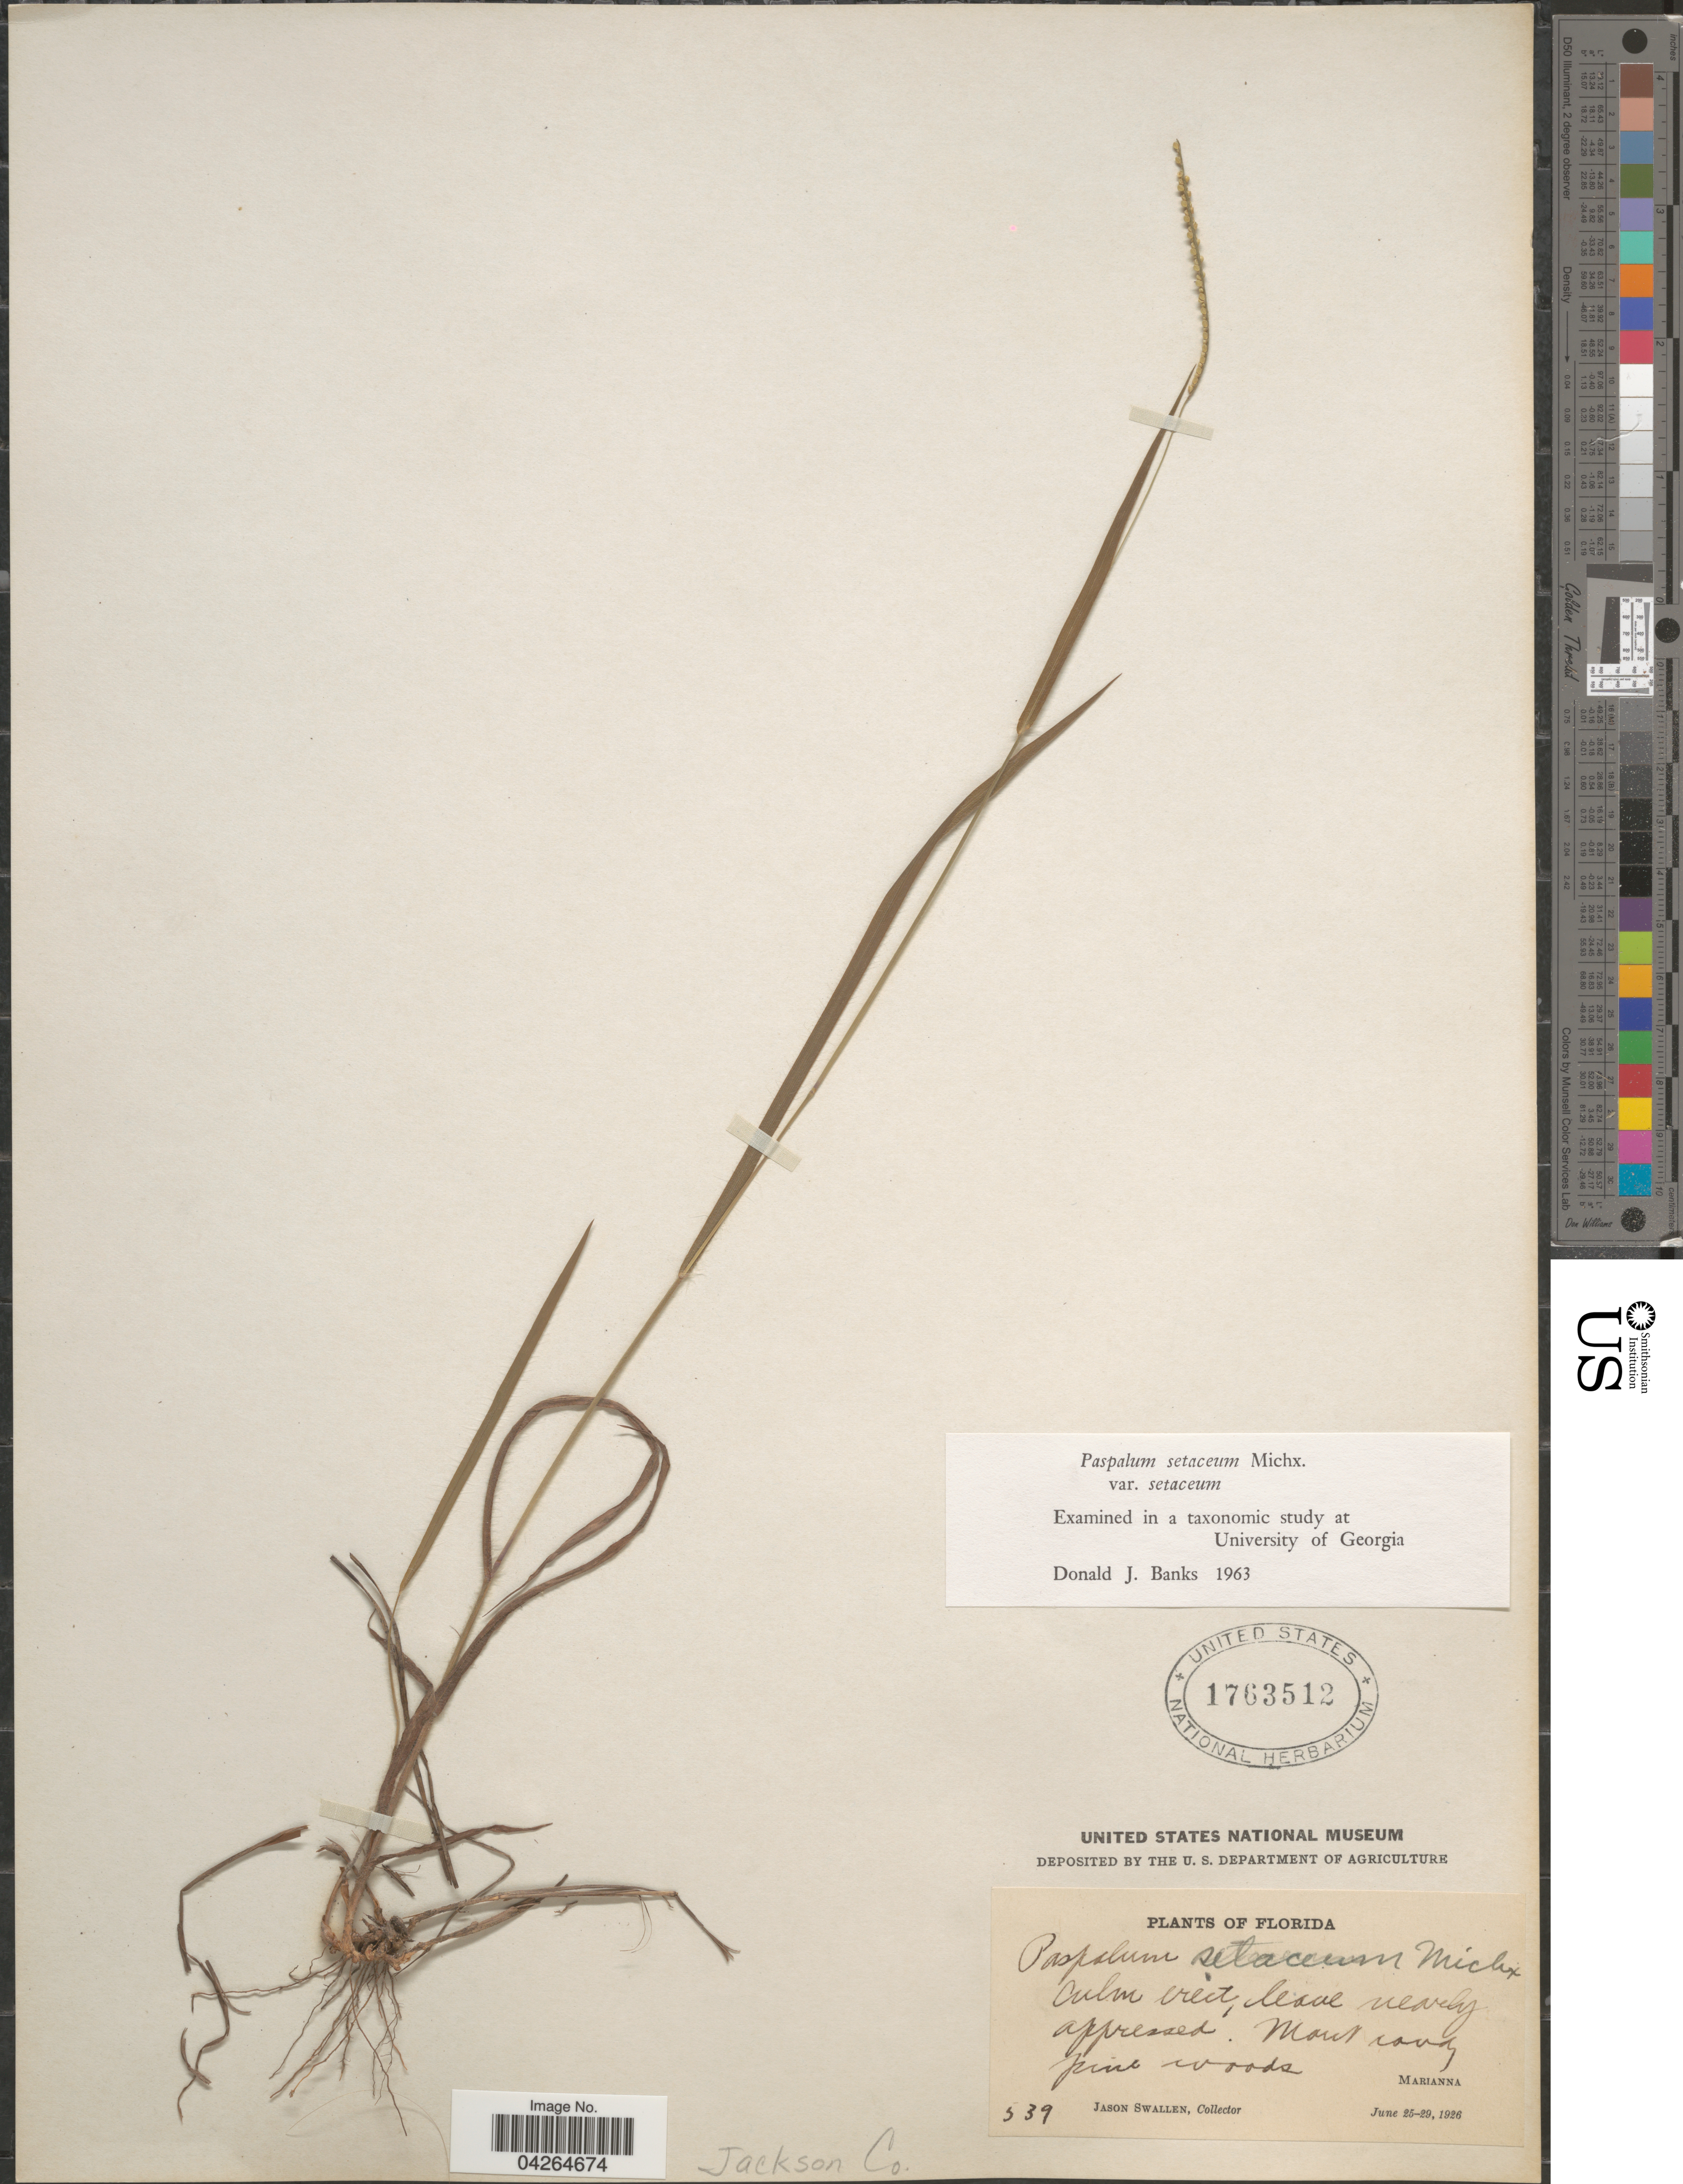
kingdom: Plantae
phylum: Tracheophyta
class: Liliopsida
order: Poales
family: Poaceae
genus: Paspalum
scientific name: Paspalum setaceum var. setaceum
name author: Michx.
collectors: J. R. Swallen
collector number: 539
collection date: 1926-06-25/1926-06-29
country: United States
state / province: Florida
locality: Marianna. Jackson Co.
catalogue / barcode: US 1763512